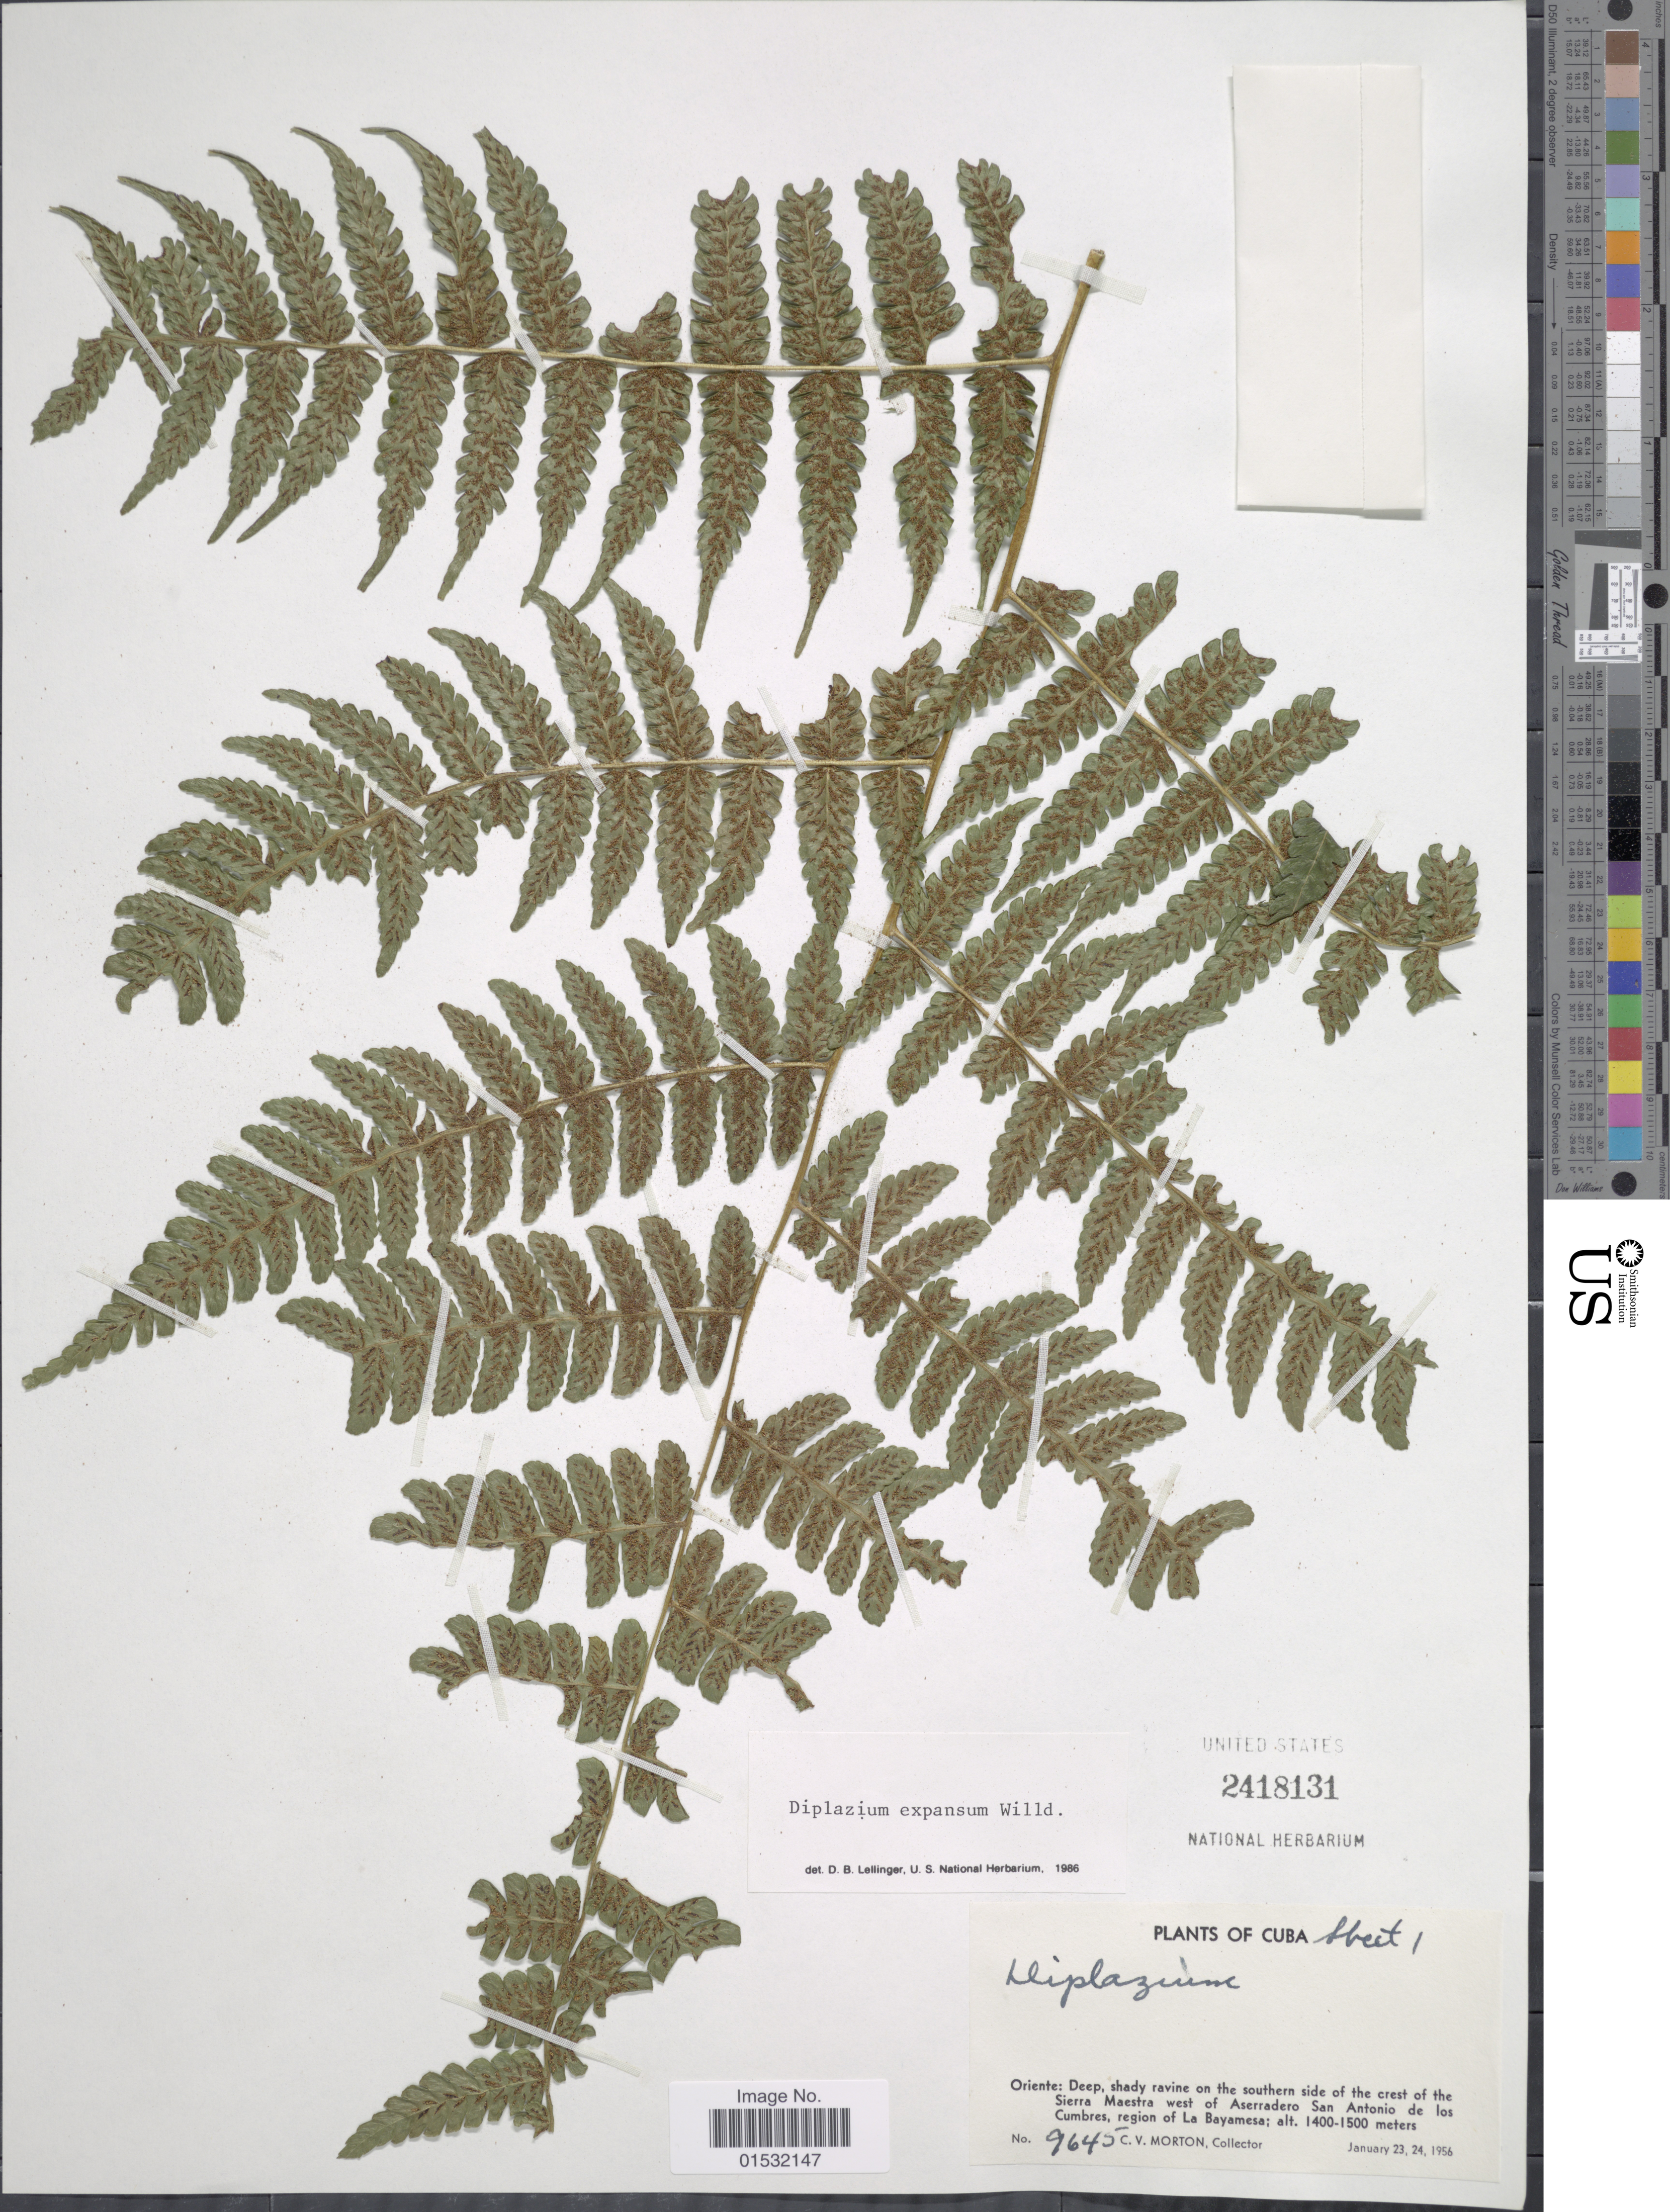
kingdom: Plantae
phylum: Tracheophyta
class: Polypodiopsida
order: Polypodiales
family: Athyriaceae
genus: Diplazium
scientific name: Diplazium fuertesii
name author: Brause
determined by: Sánchez, C.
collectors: C. V. Morton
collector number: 9645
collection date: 1956-01-23/1956-01-24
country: Cuba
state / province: Oriente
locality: Deep, shady ravine on the southern side of the crest of the Sierra Maestra west of Aserradero San Antonio de los Cumbres, region of La Bayamesa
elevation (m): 1400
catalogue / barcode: US 2418131